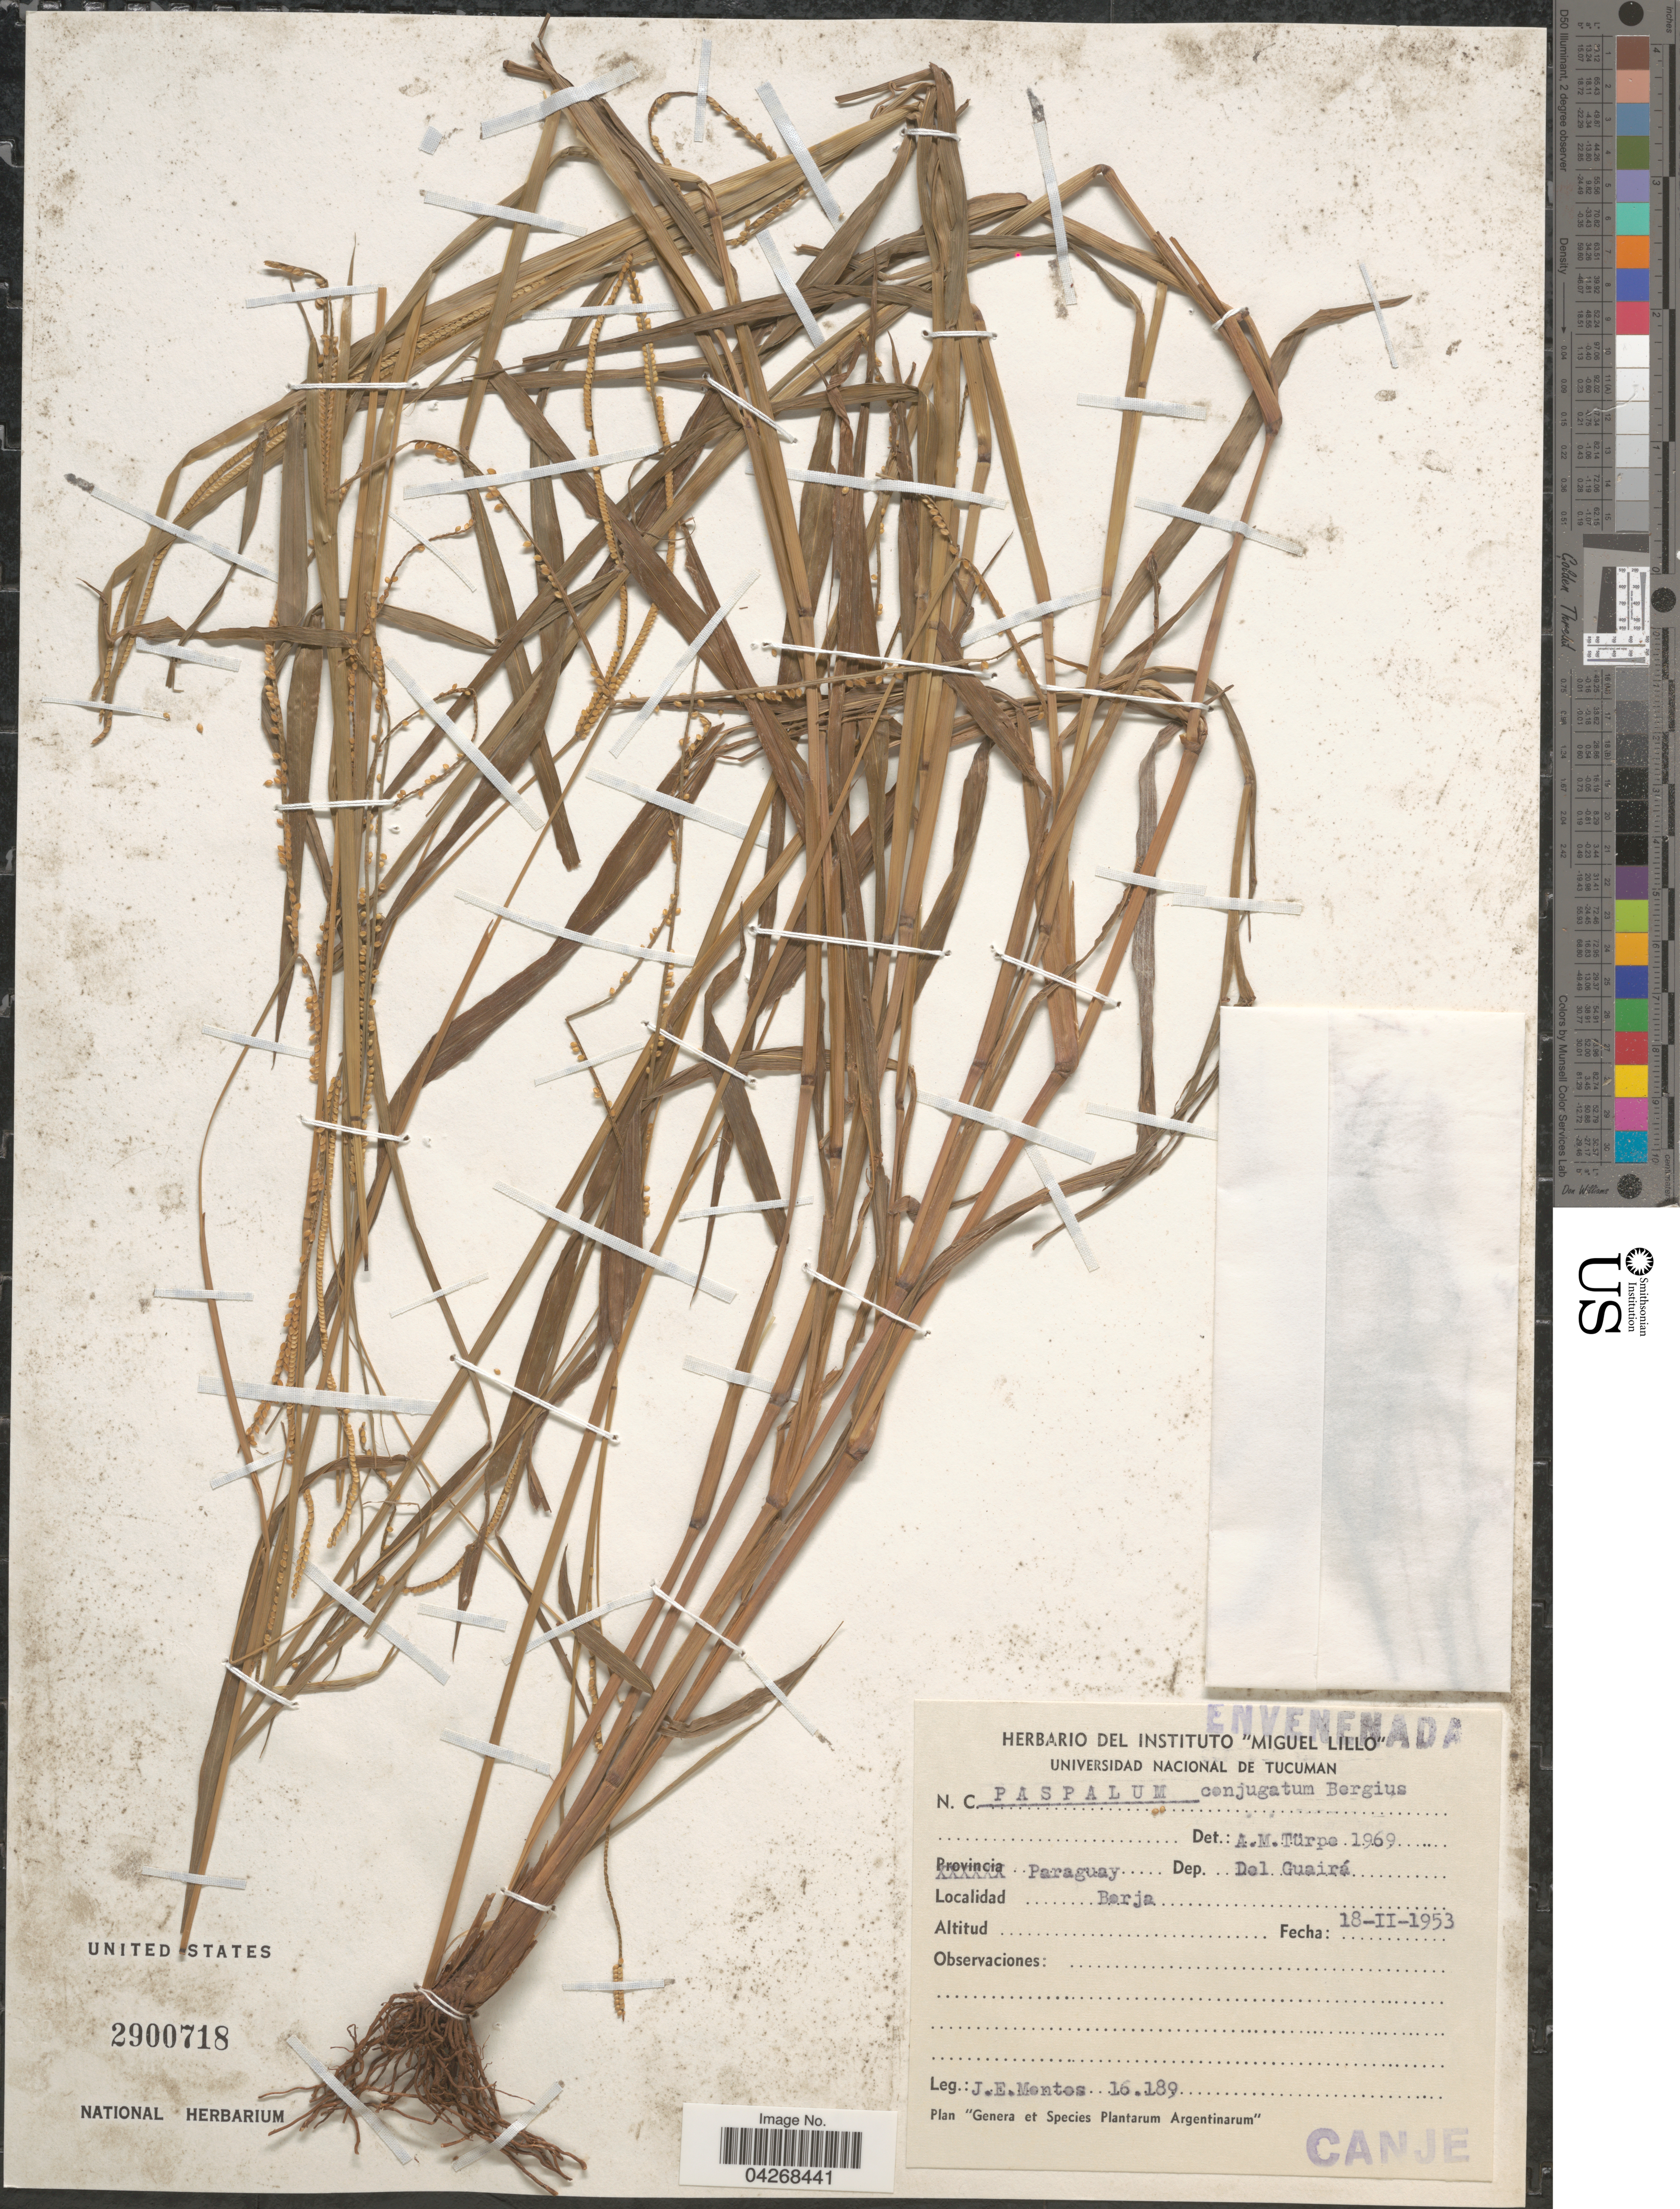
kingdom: Plantae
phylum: Tracheophyta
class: Liliopsida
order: Poales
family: Poaceae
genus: Paspalum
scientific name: Paspalum conjugatum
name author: P.J. Bergius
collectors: J. E. Montes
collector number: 16189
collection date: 1953-02-18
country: Paraguay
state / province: Guaira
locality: Dep. Del Guairá. Barja.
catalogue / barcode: US 2900718